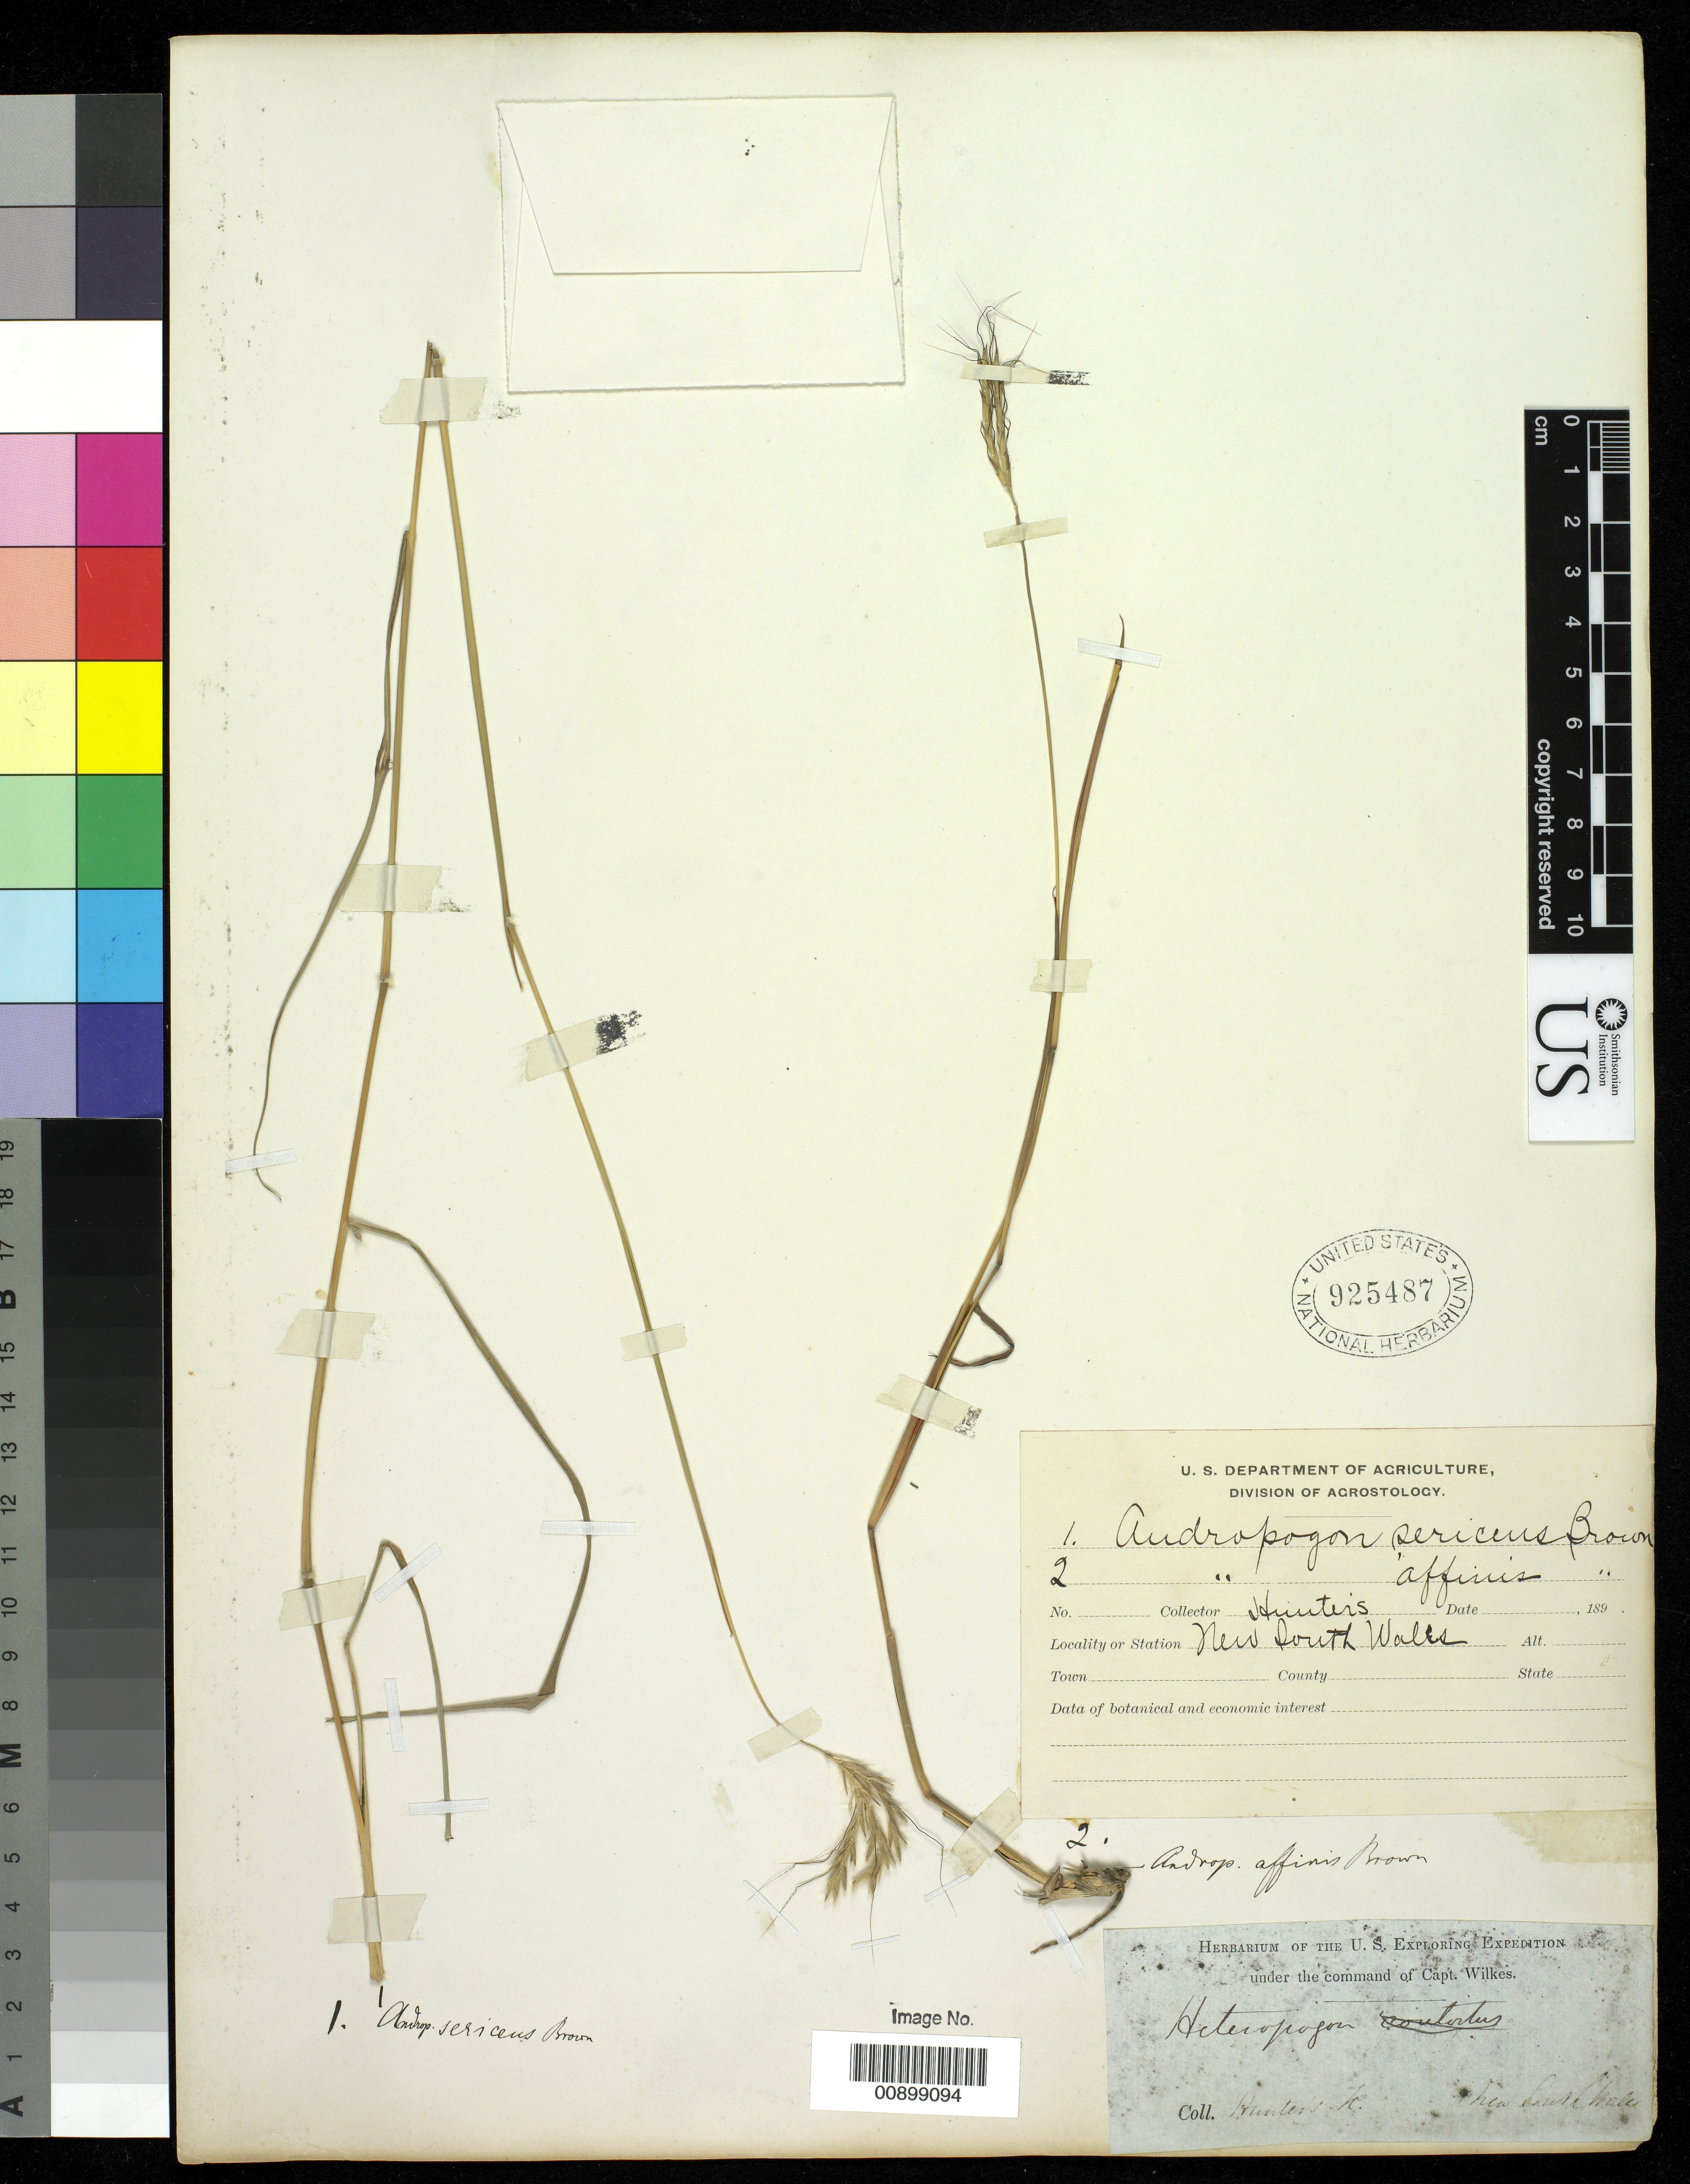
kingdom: Plantae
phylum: Tracheophyta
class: Liliopsida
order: Poales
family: Poaceae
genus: Andropogon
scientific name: Andropogon dicanthium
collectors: Wilkes Explor. Exped.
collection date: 1838/1842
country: Australia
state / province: New South Wales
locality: Hunter's River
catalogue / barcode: US 925487